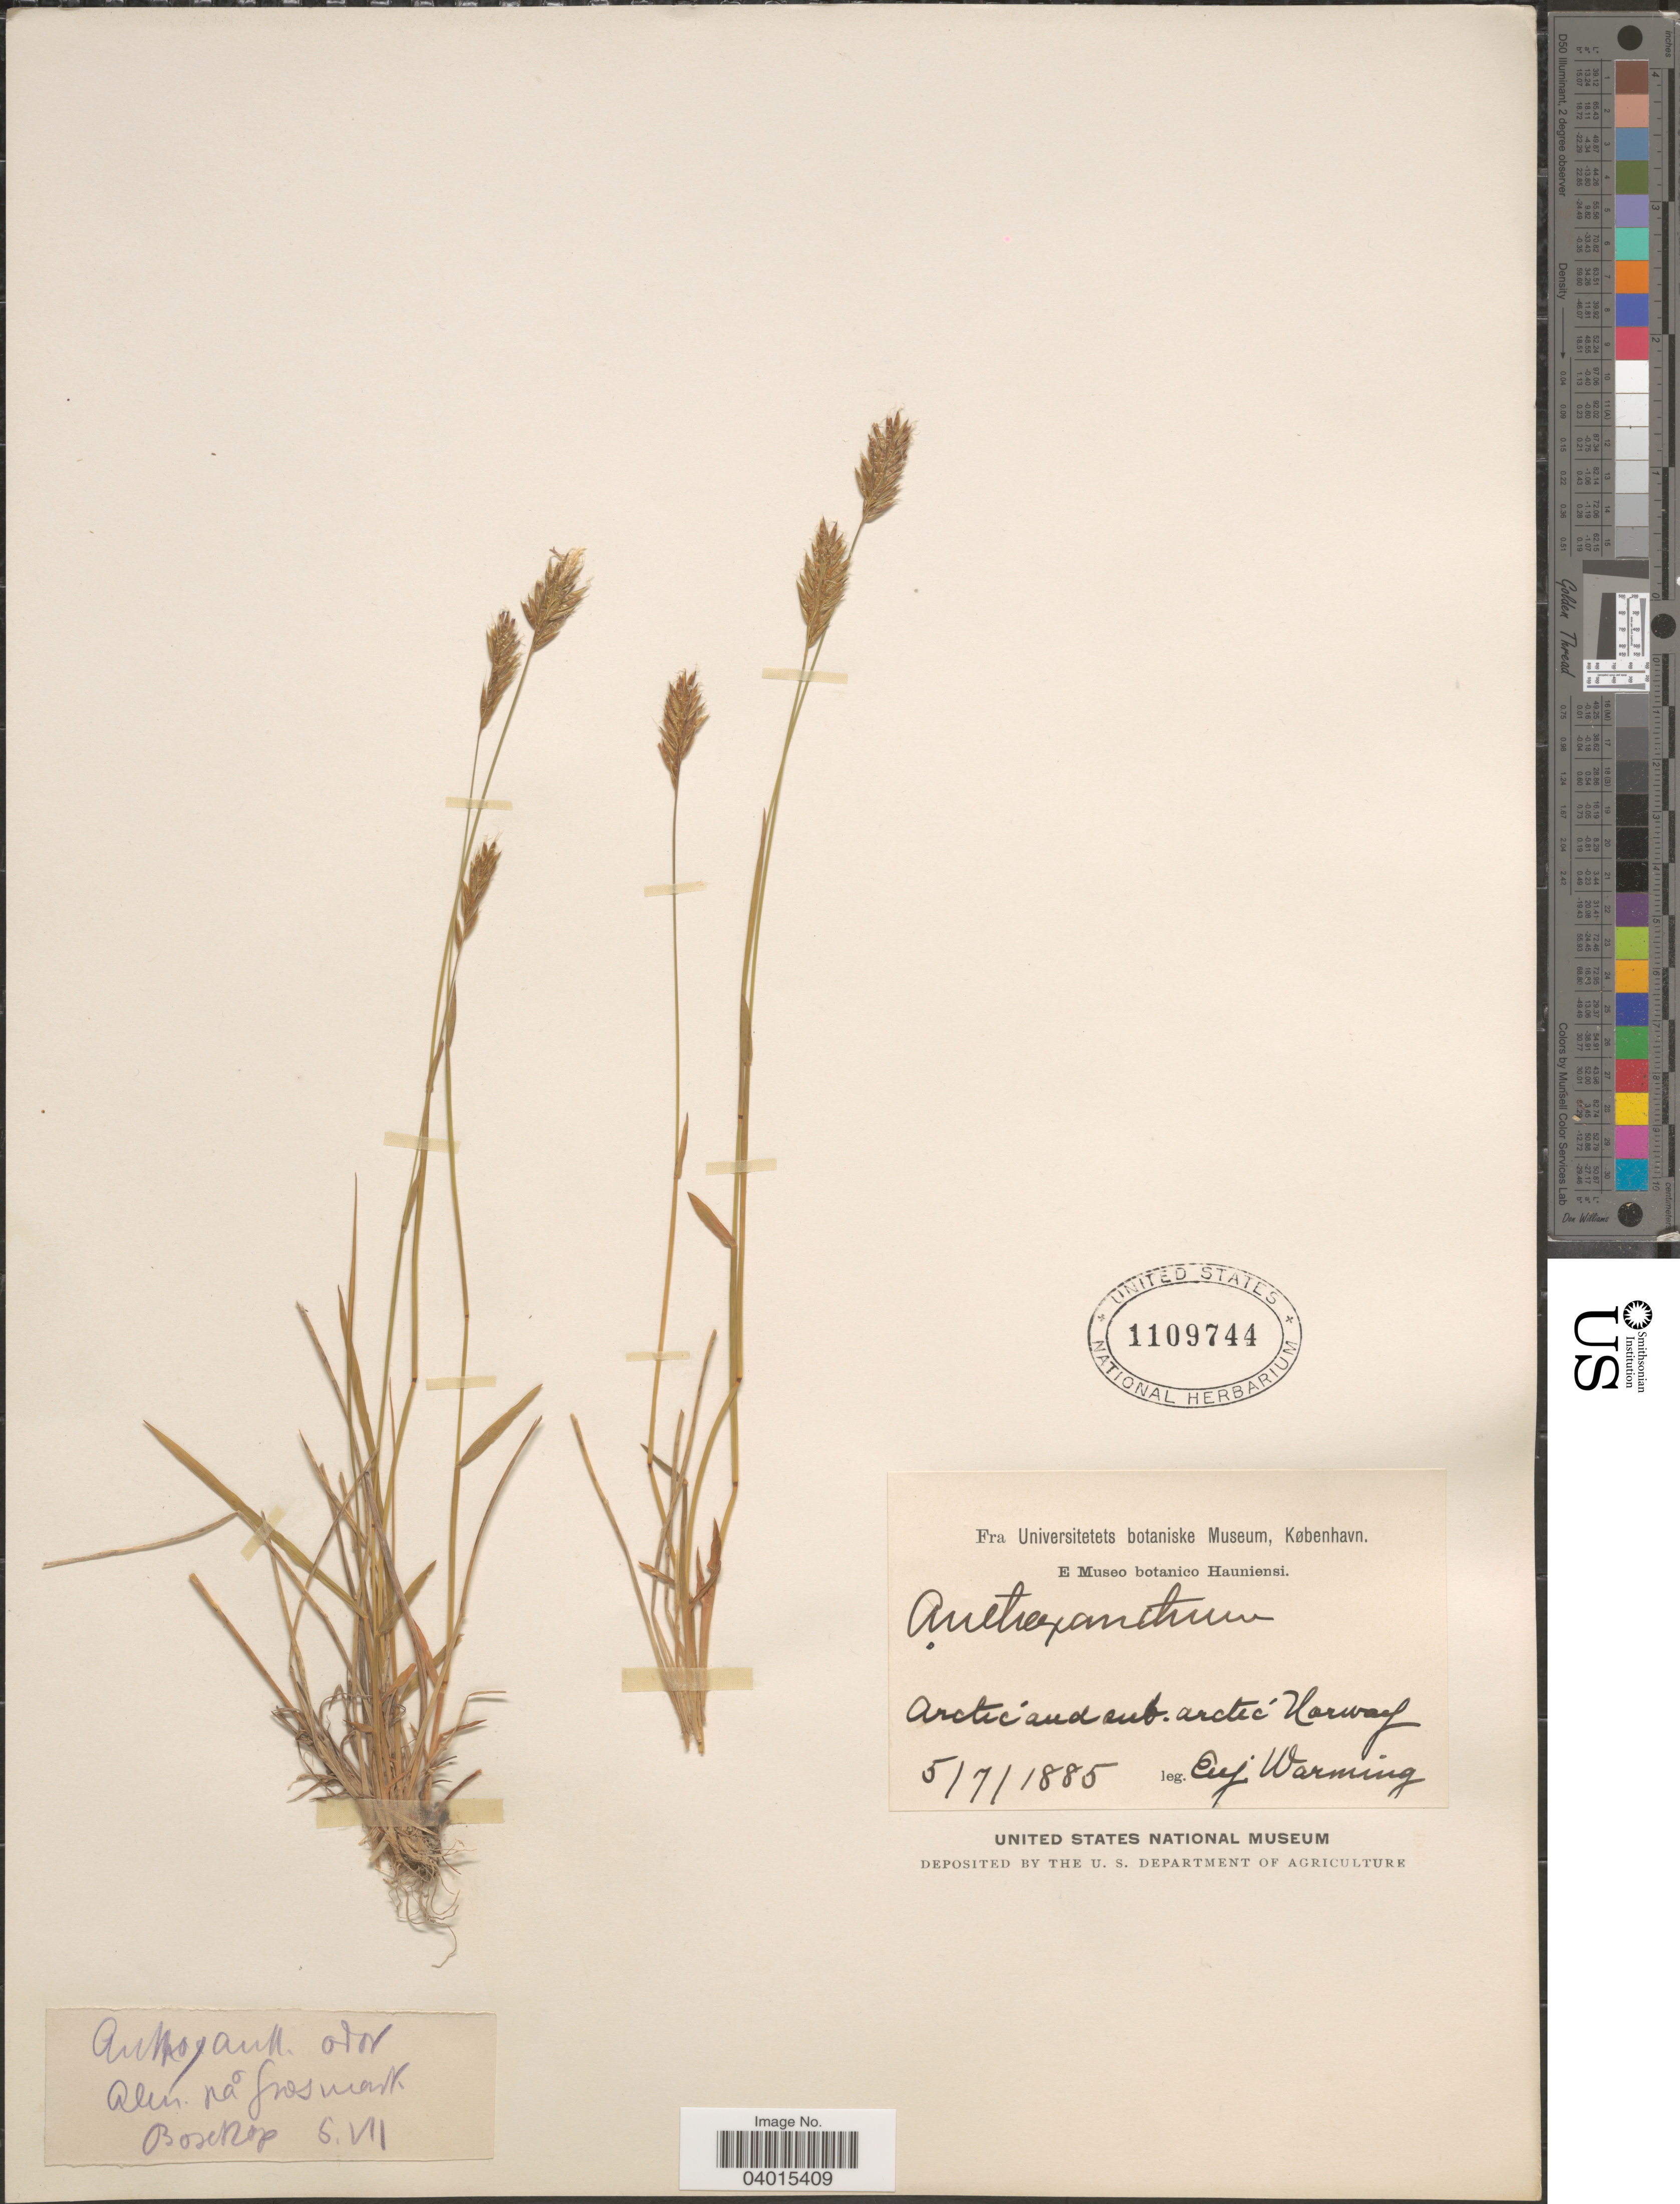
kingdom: Plantae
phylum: Tracheophyta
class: Liliopsida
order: Poales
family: Poaceae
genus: Anthoxanthum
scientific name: Anthoxanthum odoratum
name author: L.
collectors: E. Warming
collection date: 1885-07-05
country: Norway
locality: Arctic and sub. arctic Norway.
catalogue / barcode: US 1109744